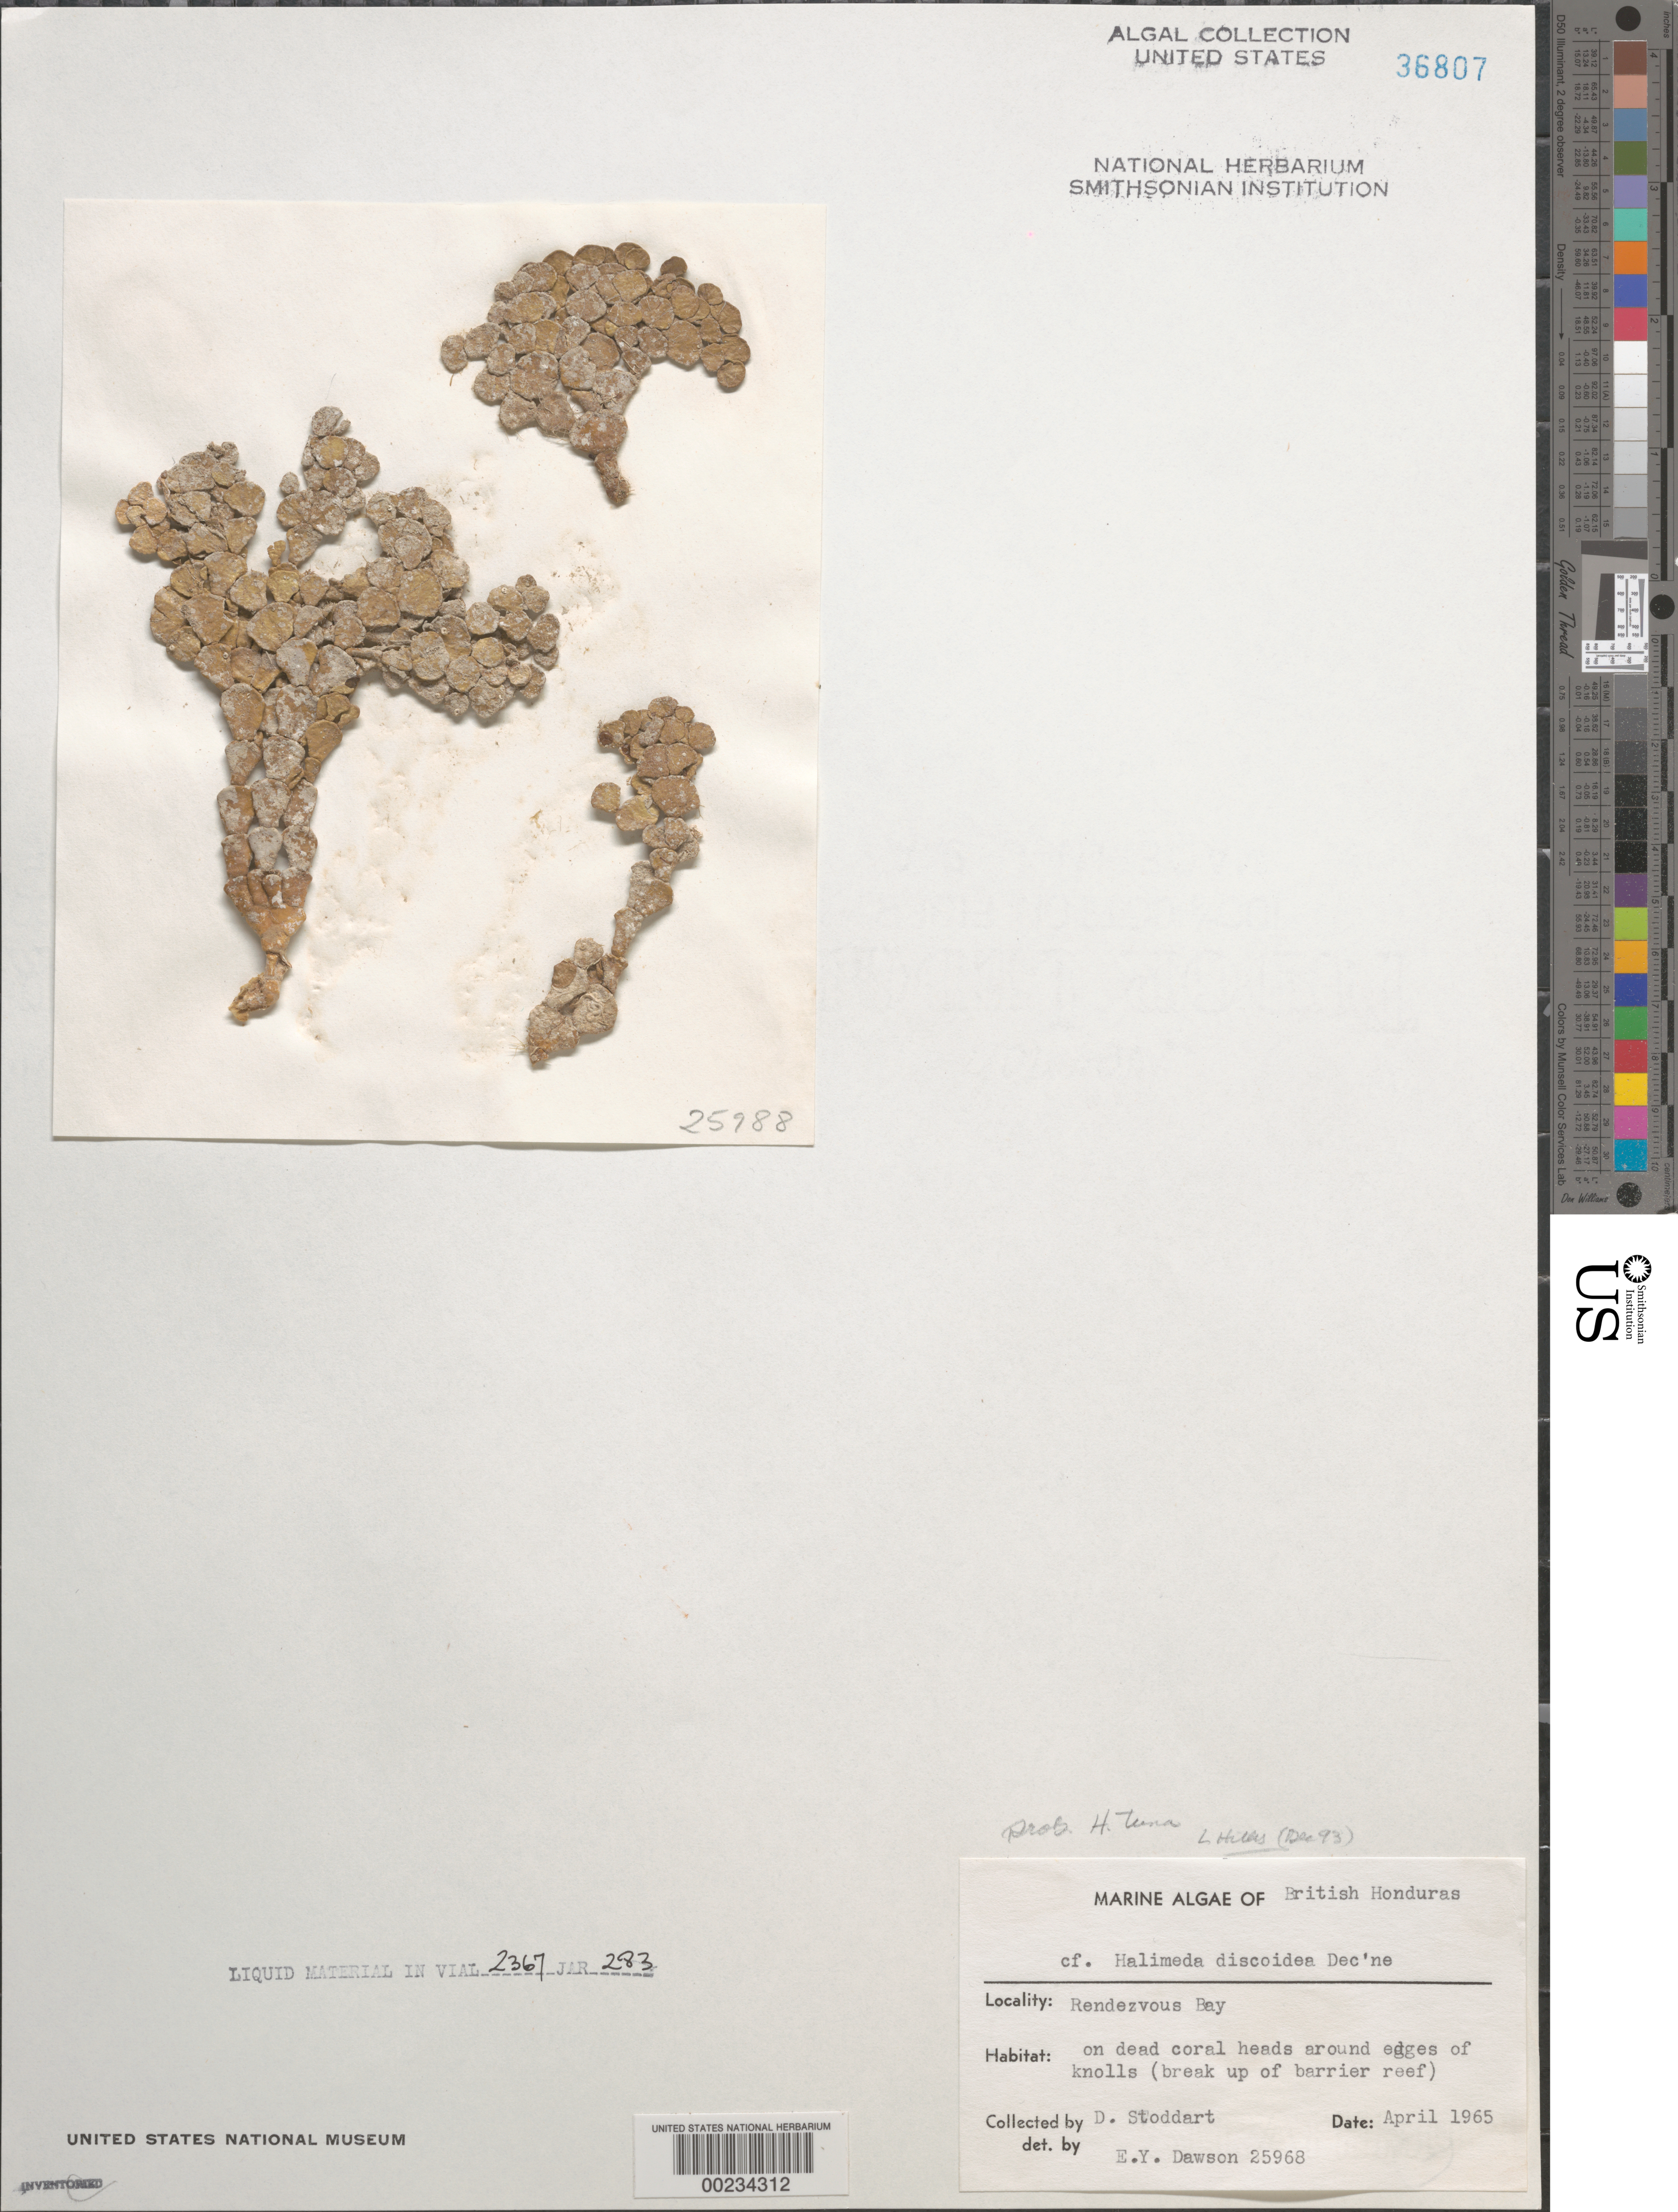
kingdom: Plantae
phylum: Chlorophyta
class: Ulvophyceae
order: Bryopsidales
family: Halimedaceae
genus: Halimeda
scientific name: Halimeda discoidea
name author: Decne.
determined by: Dawson, E. Y.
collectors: D. Stoddart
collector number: EYD 25968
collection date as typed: Apr 1965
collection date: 1965-04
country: Belize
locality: Rendezvous Bay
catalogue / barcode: US 36807